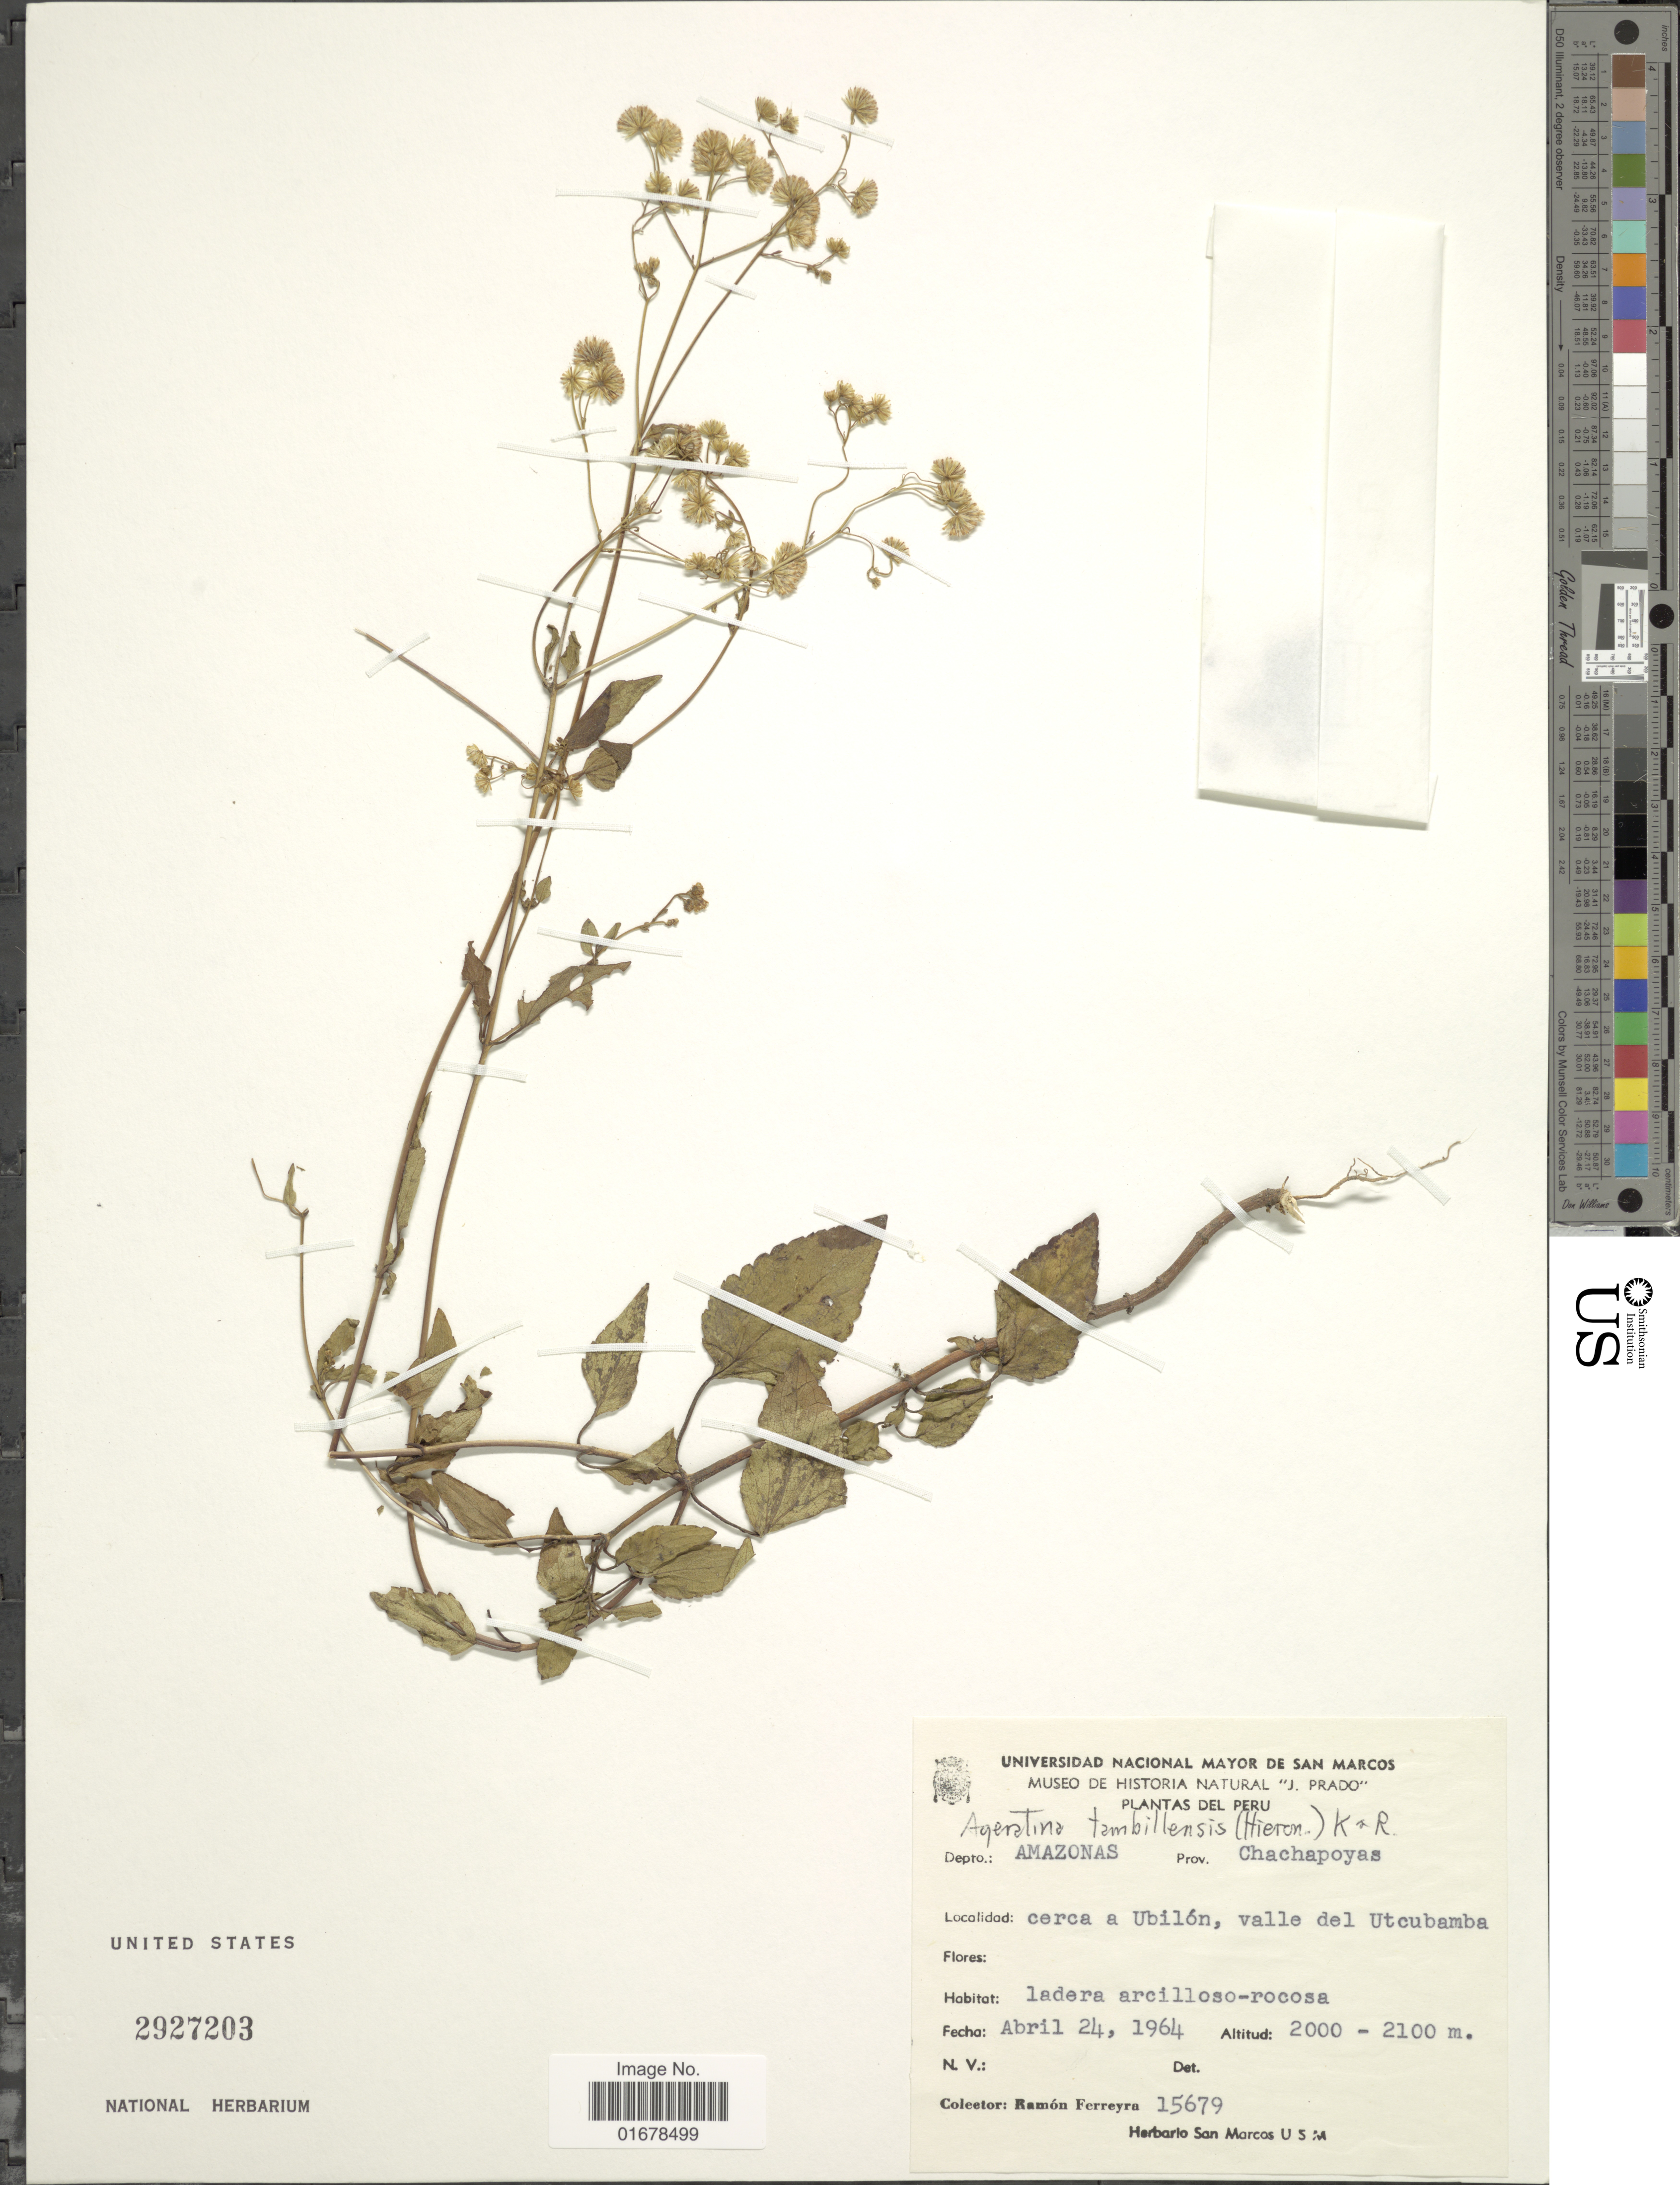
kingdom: Plantae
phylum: Tracheophyta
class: Magnoliopsida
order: Asterales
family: Asteraceae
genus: Ageratina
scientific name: Ageratina tambillensis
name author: (Hieron.) R.M. King & H. Rob.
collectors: R. A. Ferreyra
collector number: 15679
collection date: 1964-04-24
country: Peru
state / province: Amazonas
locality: Depto. Amazonas, Prov. Chachapoyas, cerca a Ubilon, valle del Utcubamba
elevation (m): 2000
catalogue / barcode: US 2927203